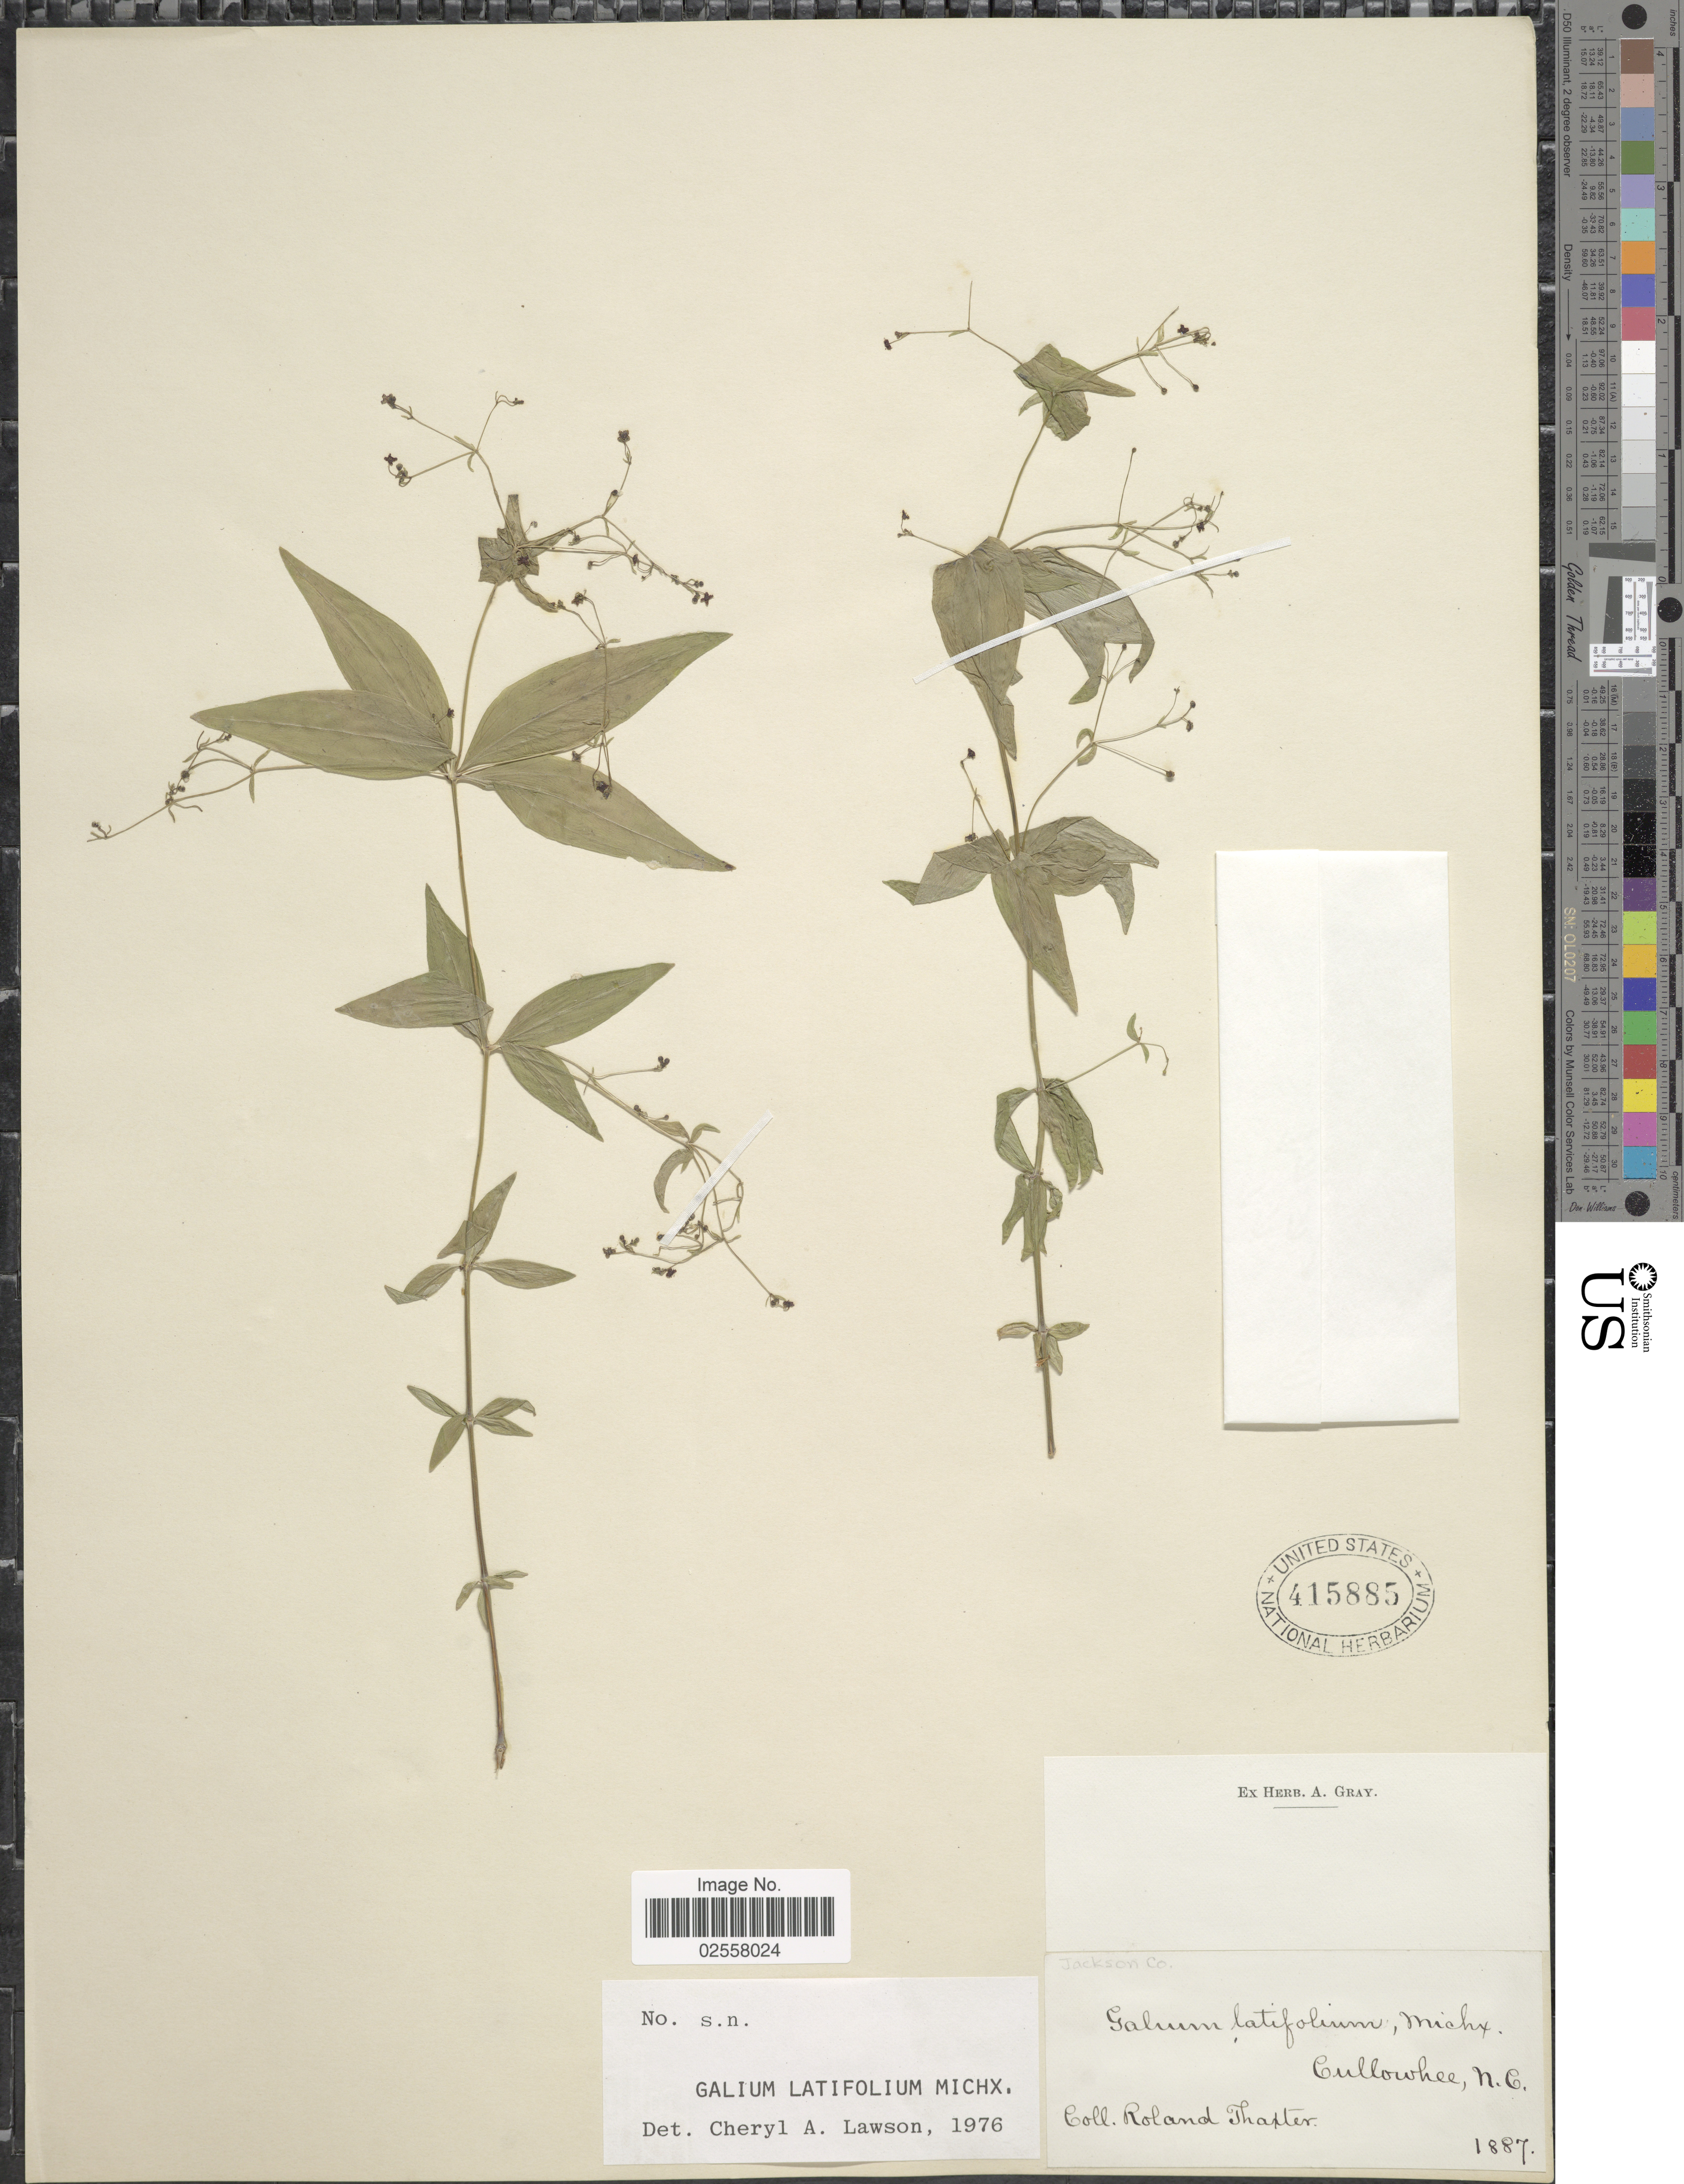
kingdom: Plantae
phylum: Tracheophyta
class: Magnoliopsida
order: Gentianales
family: Rubiaceae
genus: Galium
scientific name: Galium latifolium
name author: Michx.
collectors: R. Thaxter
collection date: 1887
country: United States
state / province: North Carolina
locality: Cullowhee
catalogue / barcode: US 415885